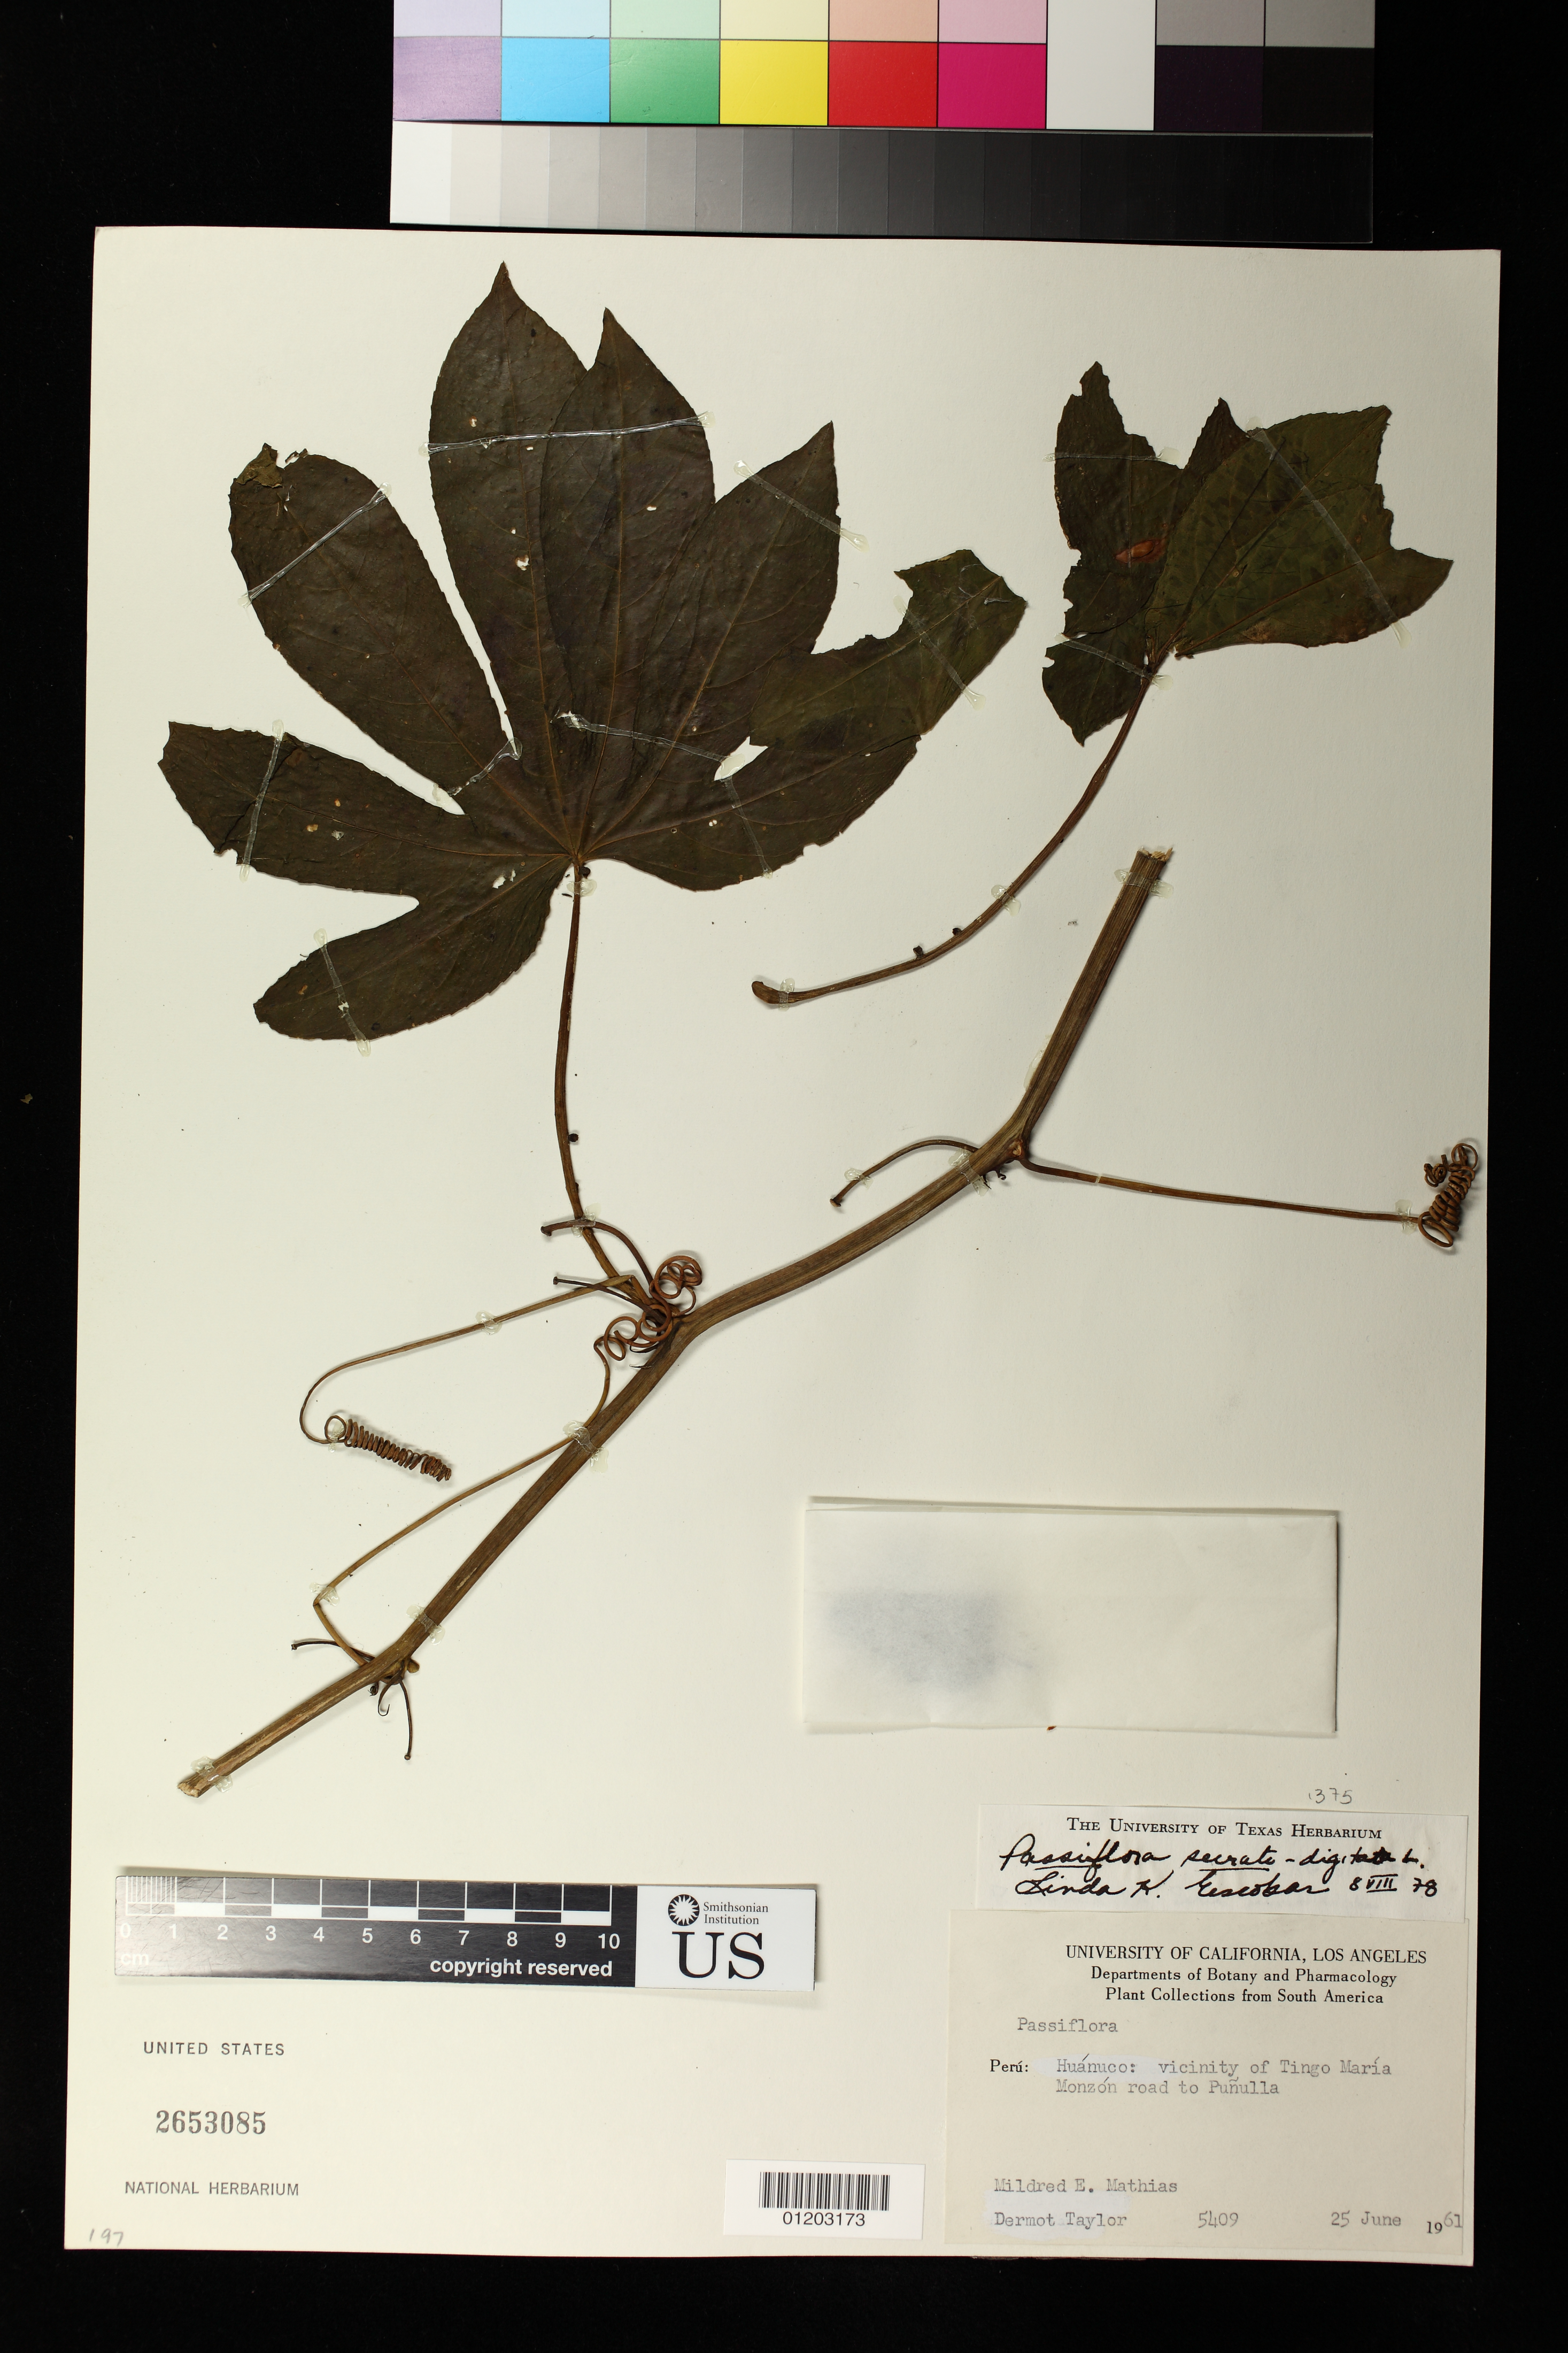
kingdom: Plantae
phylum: Tracheophyta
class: Magnoliopsida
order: Malpighiales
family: Passifloraceae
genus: Passiflora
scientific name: Passiflora serratodigitata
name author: L.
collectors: D. Taylor & M. E. Mathias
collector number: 5409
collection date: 1961-06-25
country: Peru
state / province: Huánuco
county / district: Leoncio Prado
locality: Huanuco: vicinity of Tingo Maria Monzon road to Punulla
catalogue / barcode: US 2653085